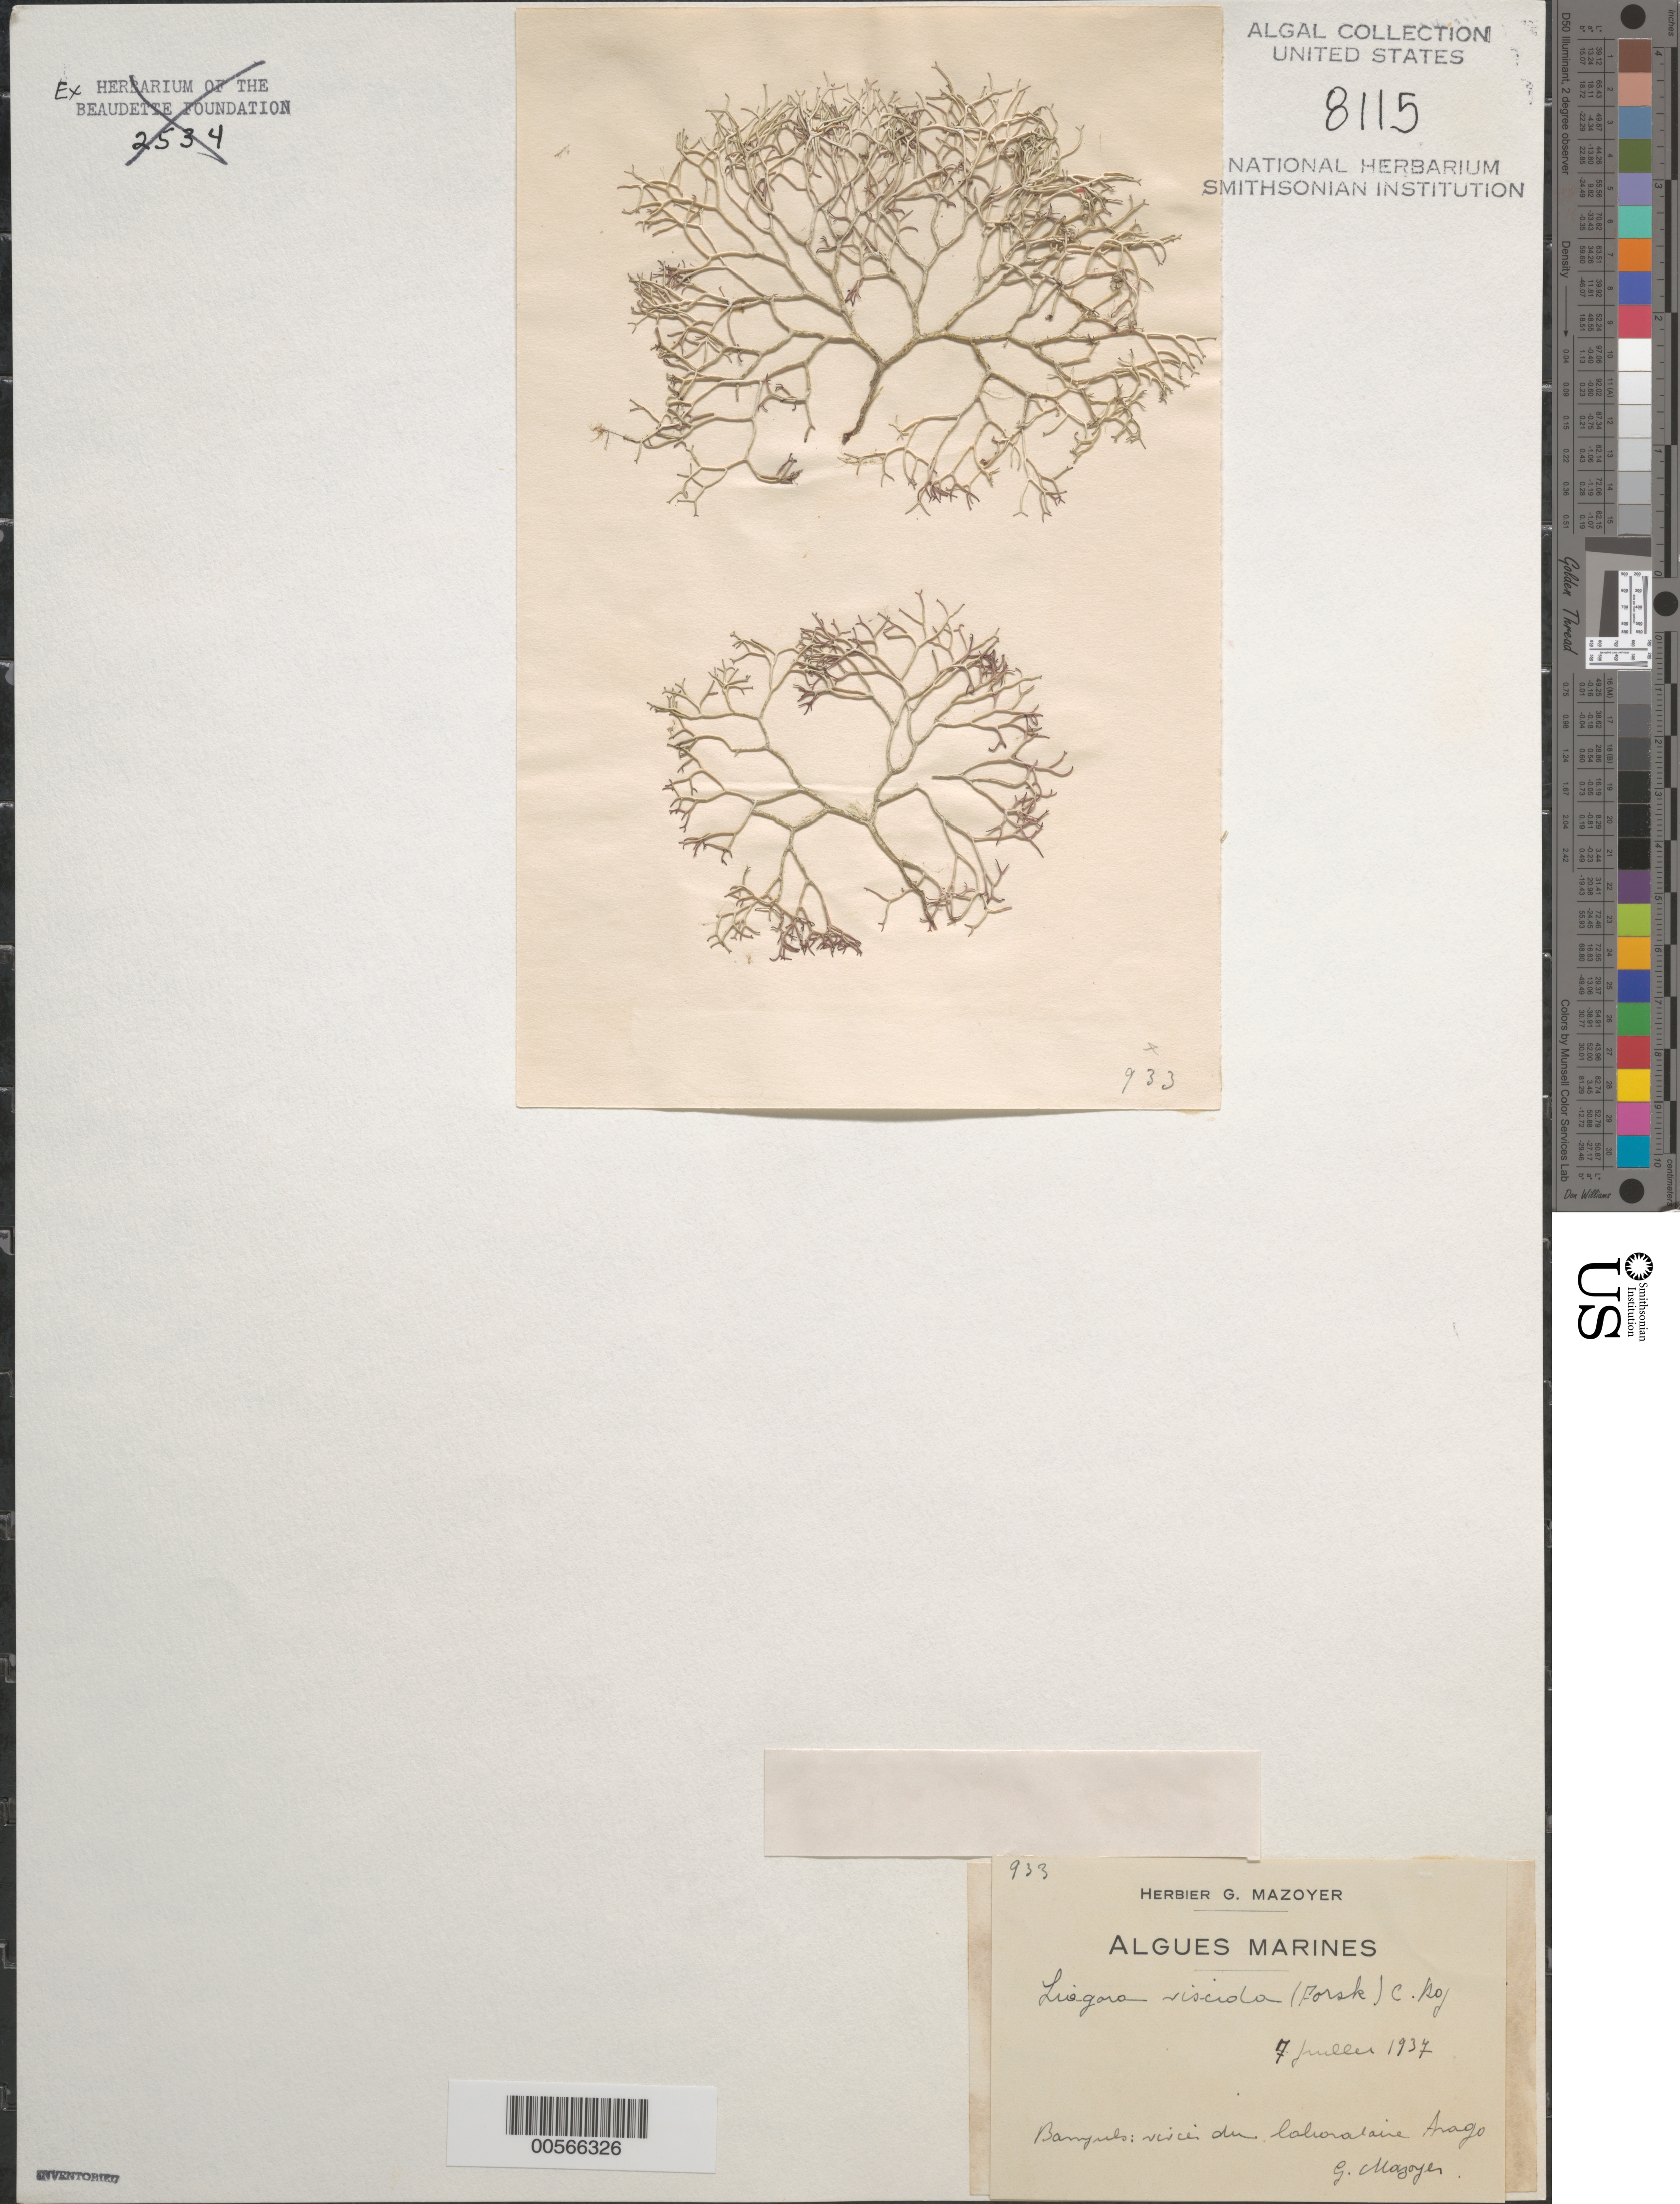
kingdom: Plantae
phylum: Rhodophyta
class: Florideophyceae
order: Nemaliales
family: Liagoraceae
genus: Liagora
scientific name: Liagora viscida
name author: (Forssk.) C. Agardh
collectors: G. Feldman-Mazoyer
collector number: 933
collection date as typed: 07 Jul 1937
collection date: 1937-07-07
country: France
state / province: Occitanie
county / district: Pyrénées-Orientales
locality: Arago Laboratory, Banyuls-sur-Mer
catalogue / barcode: US 8115